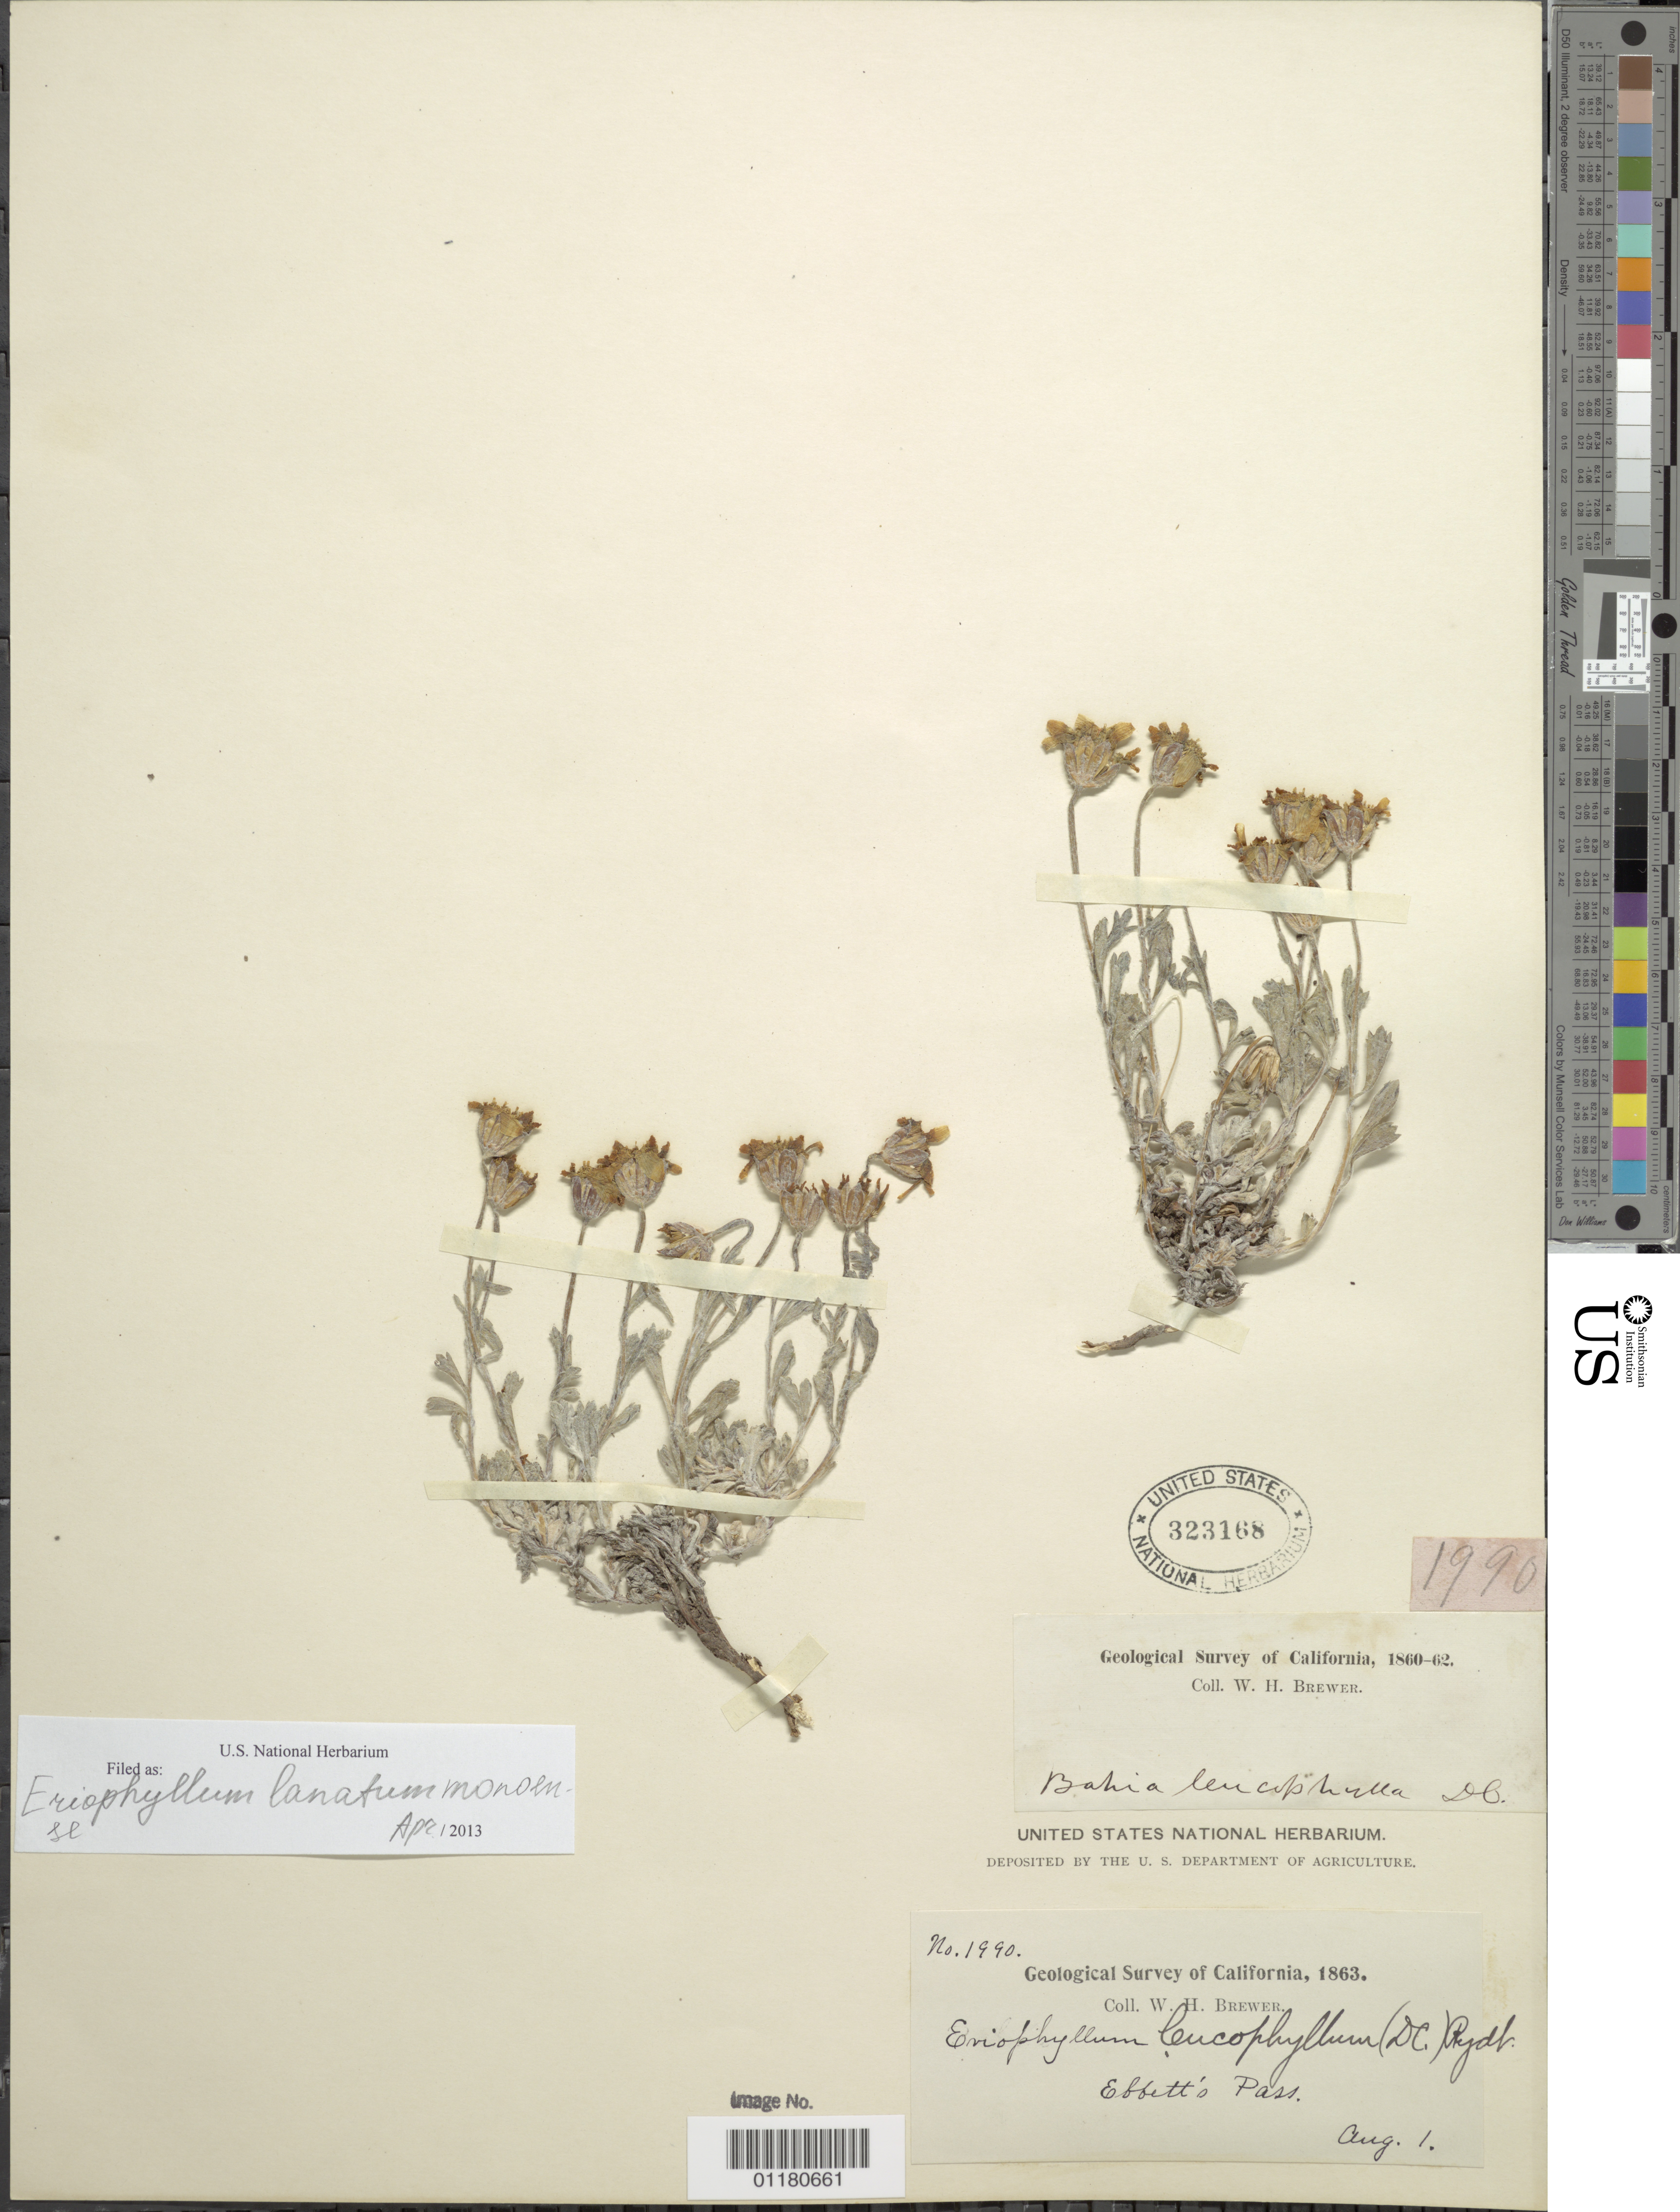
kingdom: Plantae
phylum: Tracheophyta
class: Magnoliopsida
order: Asterales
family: Asteraceae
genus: Eriophyllum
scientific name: Eriophyllum lanatum var. monoense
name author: (Rydb.) Jeps.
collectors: W. H. Brewer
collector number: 1990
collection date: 1863-08-01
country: United States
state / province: California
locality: Ebbett's Pass.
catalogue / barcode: US 323168